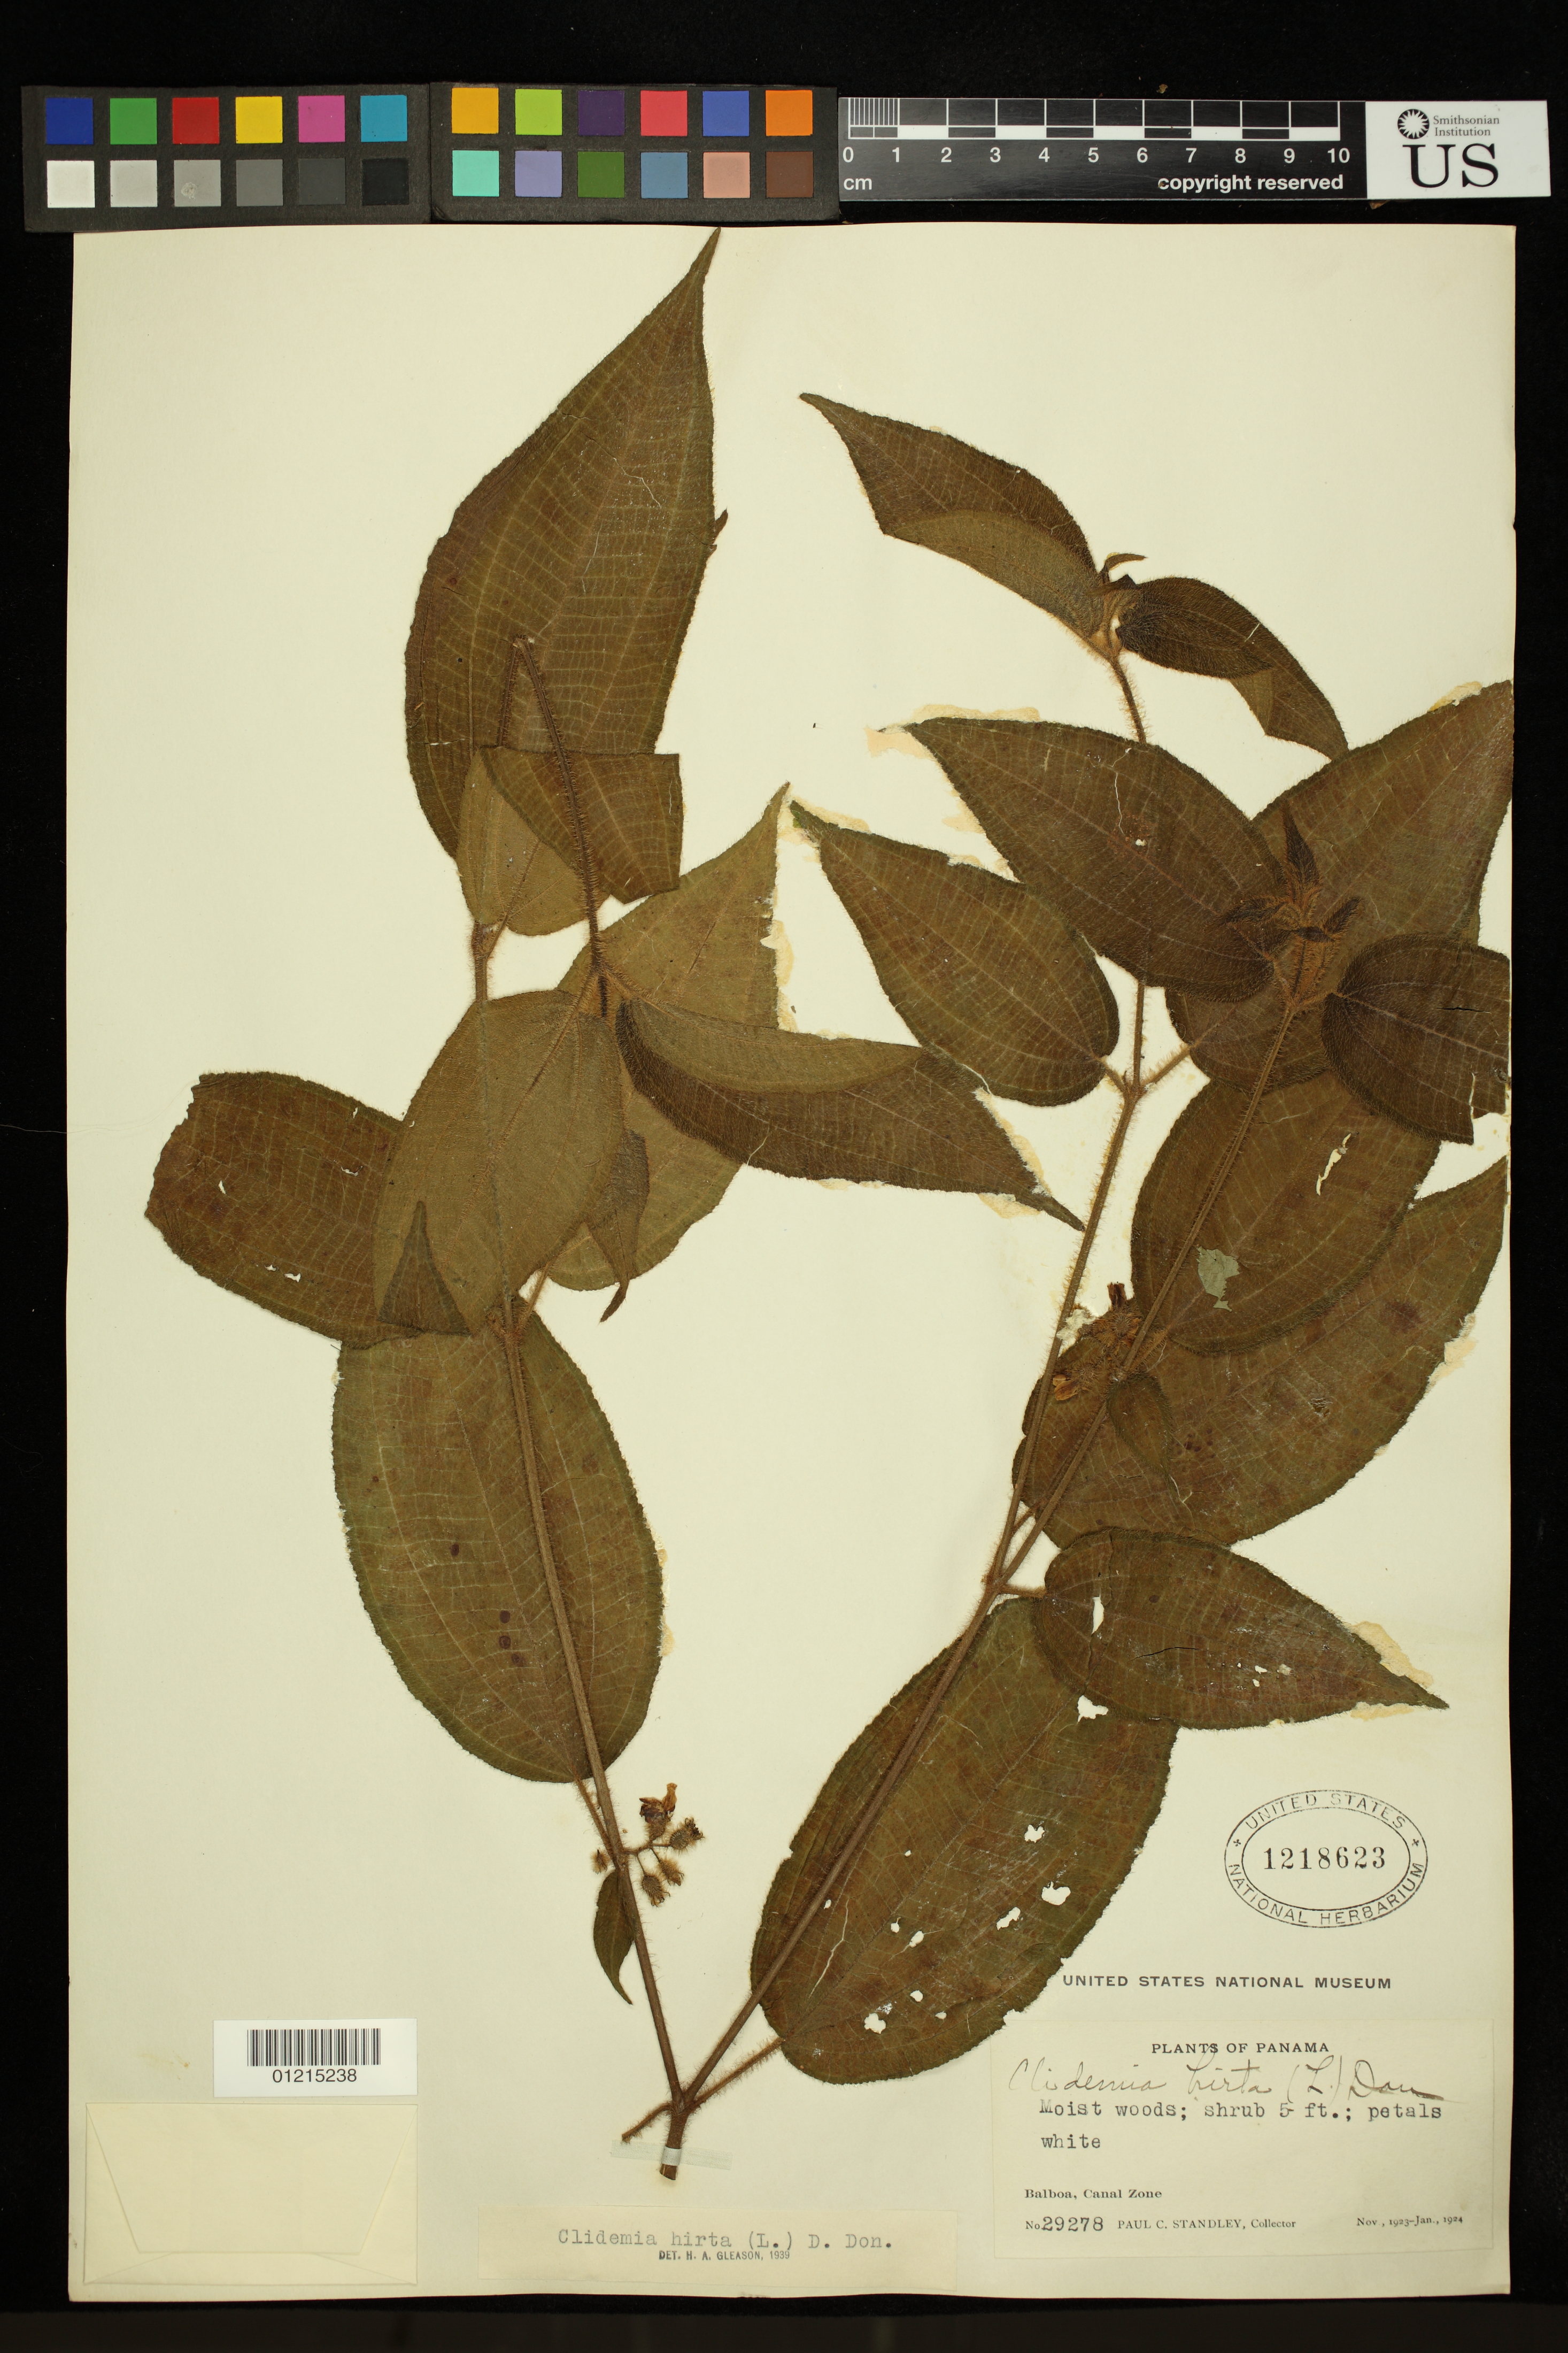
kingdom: Plantae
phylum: Tracheophyta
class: Magnoliopsida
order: Myrtales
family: Melastomataceae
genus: Clidemia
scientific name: Clidemia hirta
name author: (L.) D. Don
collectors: P. C. Standley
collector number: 29278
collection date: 1923-11/1924-01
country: Panama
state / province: Panamá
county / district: Canal Zone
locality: Balboa.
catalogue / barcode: US 1218623